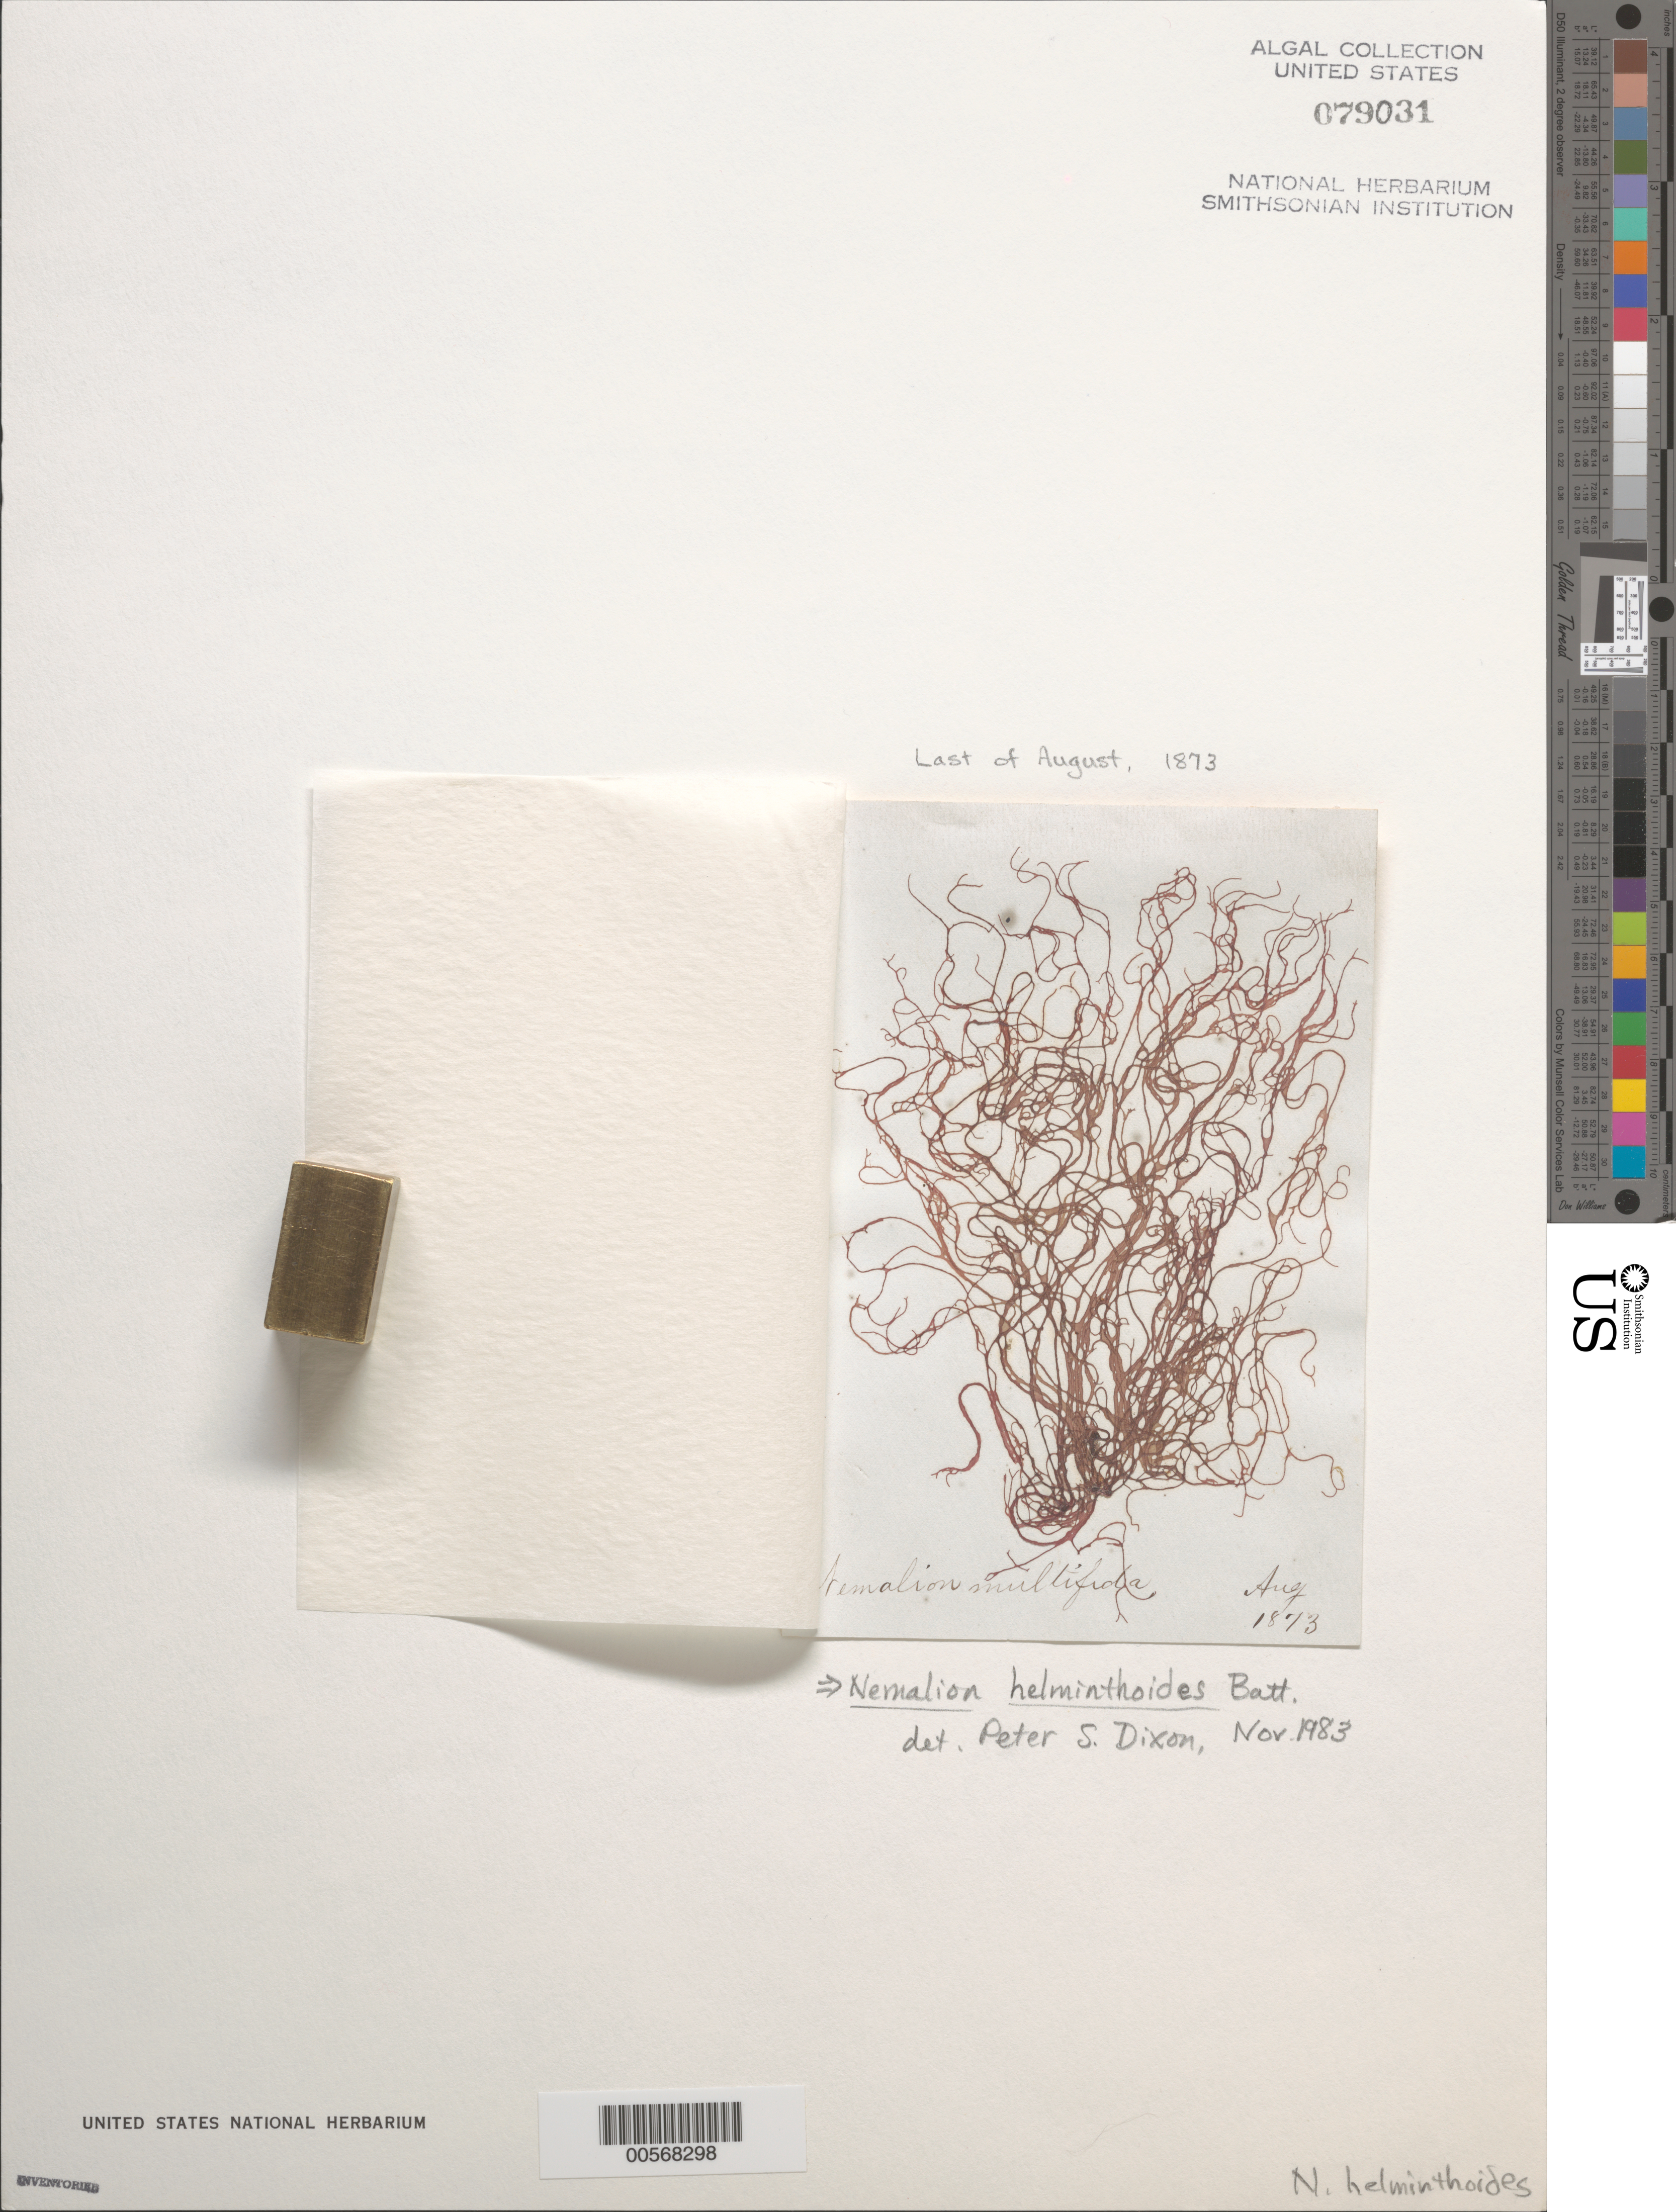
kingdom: Plantae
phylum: Rhodophyta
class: Florideophyceae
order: Nemaliales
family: Nemaliaceae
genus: Nemalion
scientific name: Nemalion multifidum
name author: (Lyngb.) Chauvin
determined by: Algae name updating Project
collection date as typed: Aug 1873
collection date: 1873-08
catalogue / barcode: US 79031